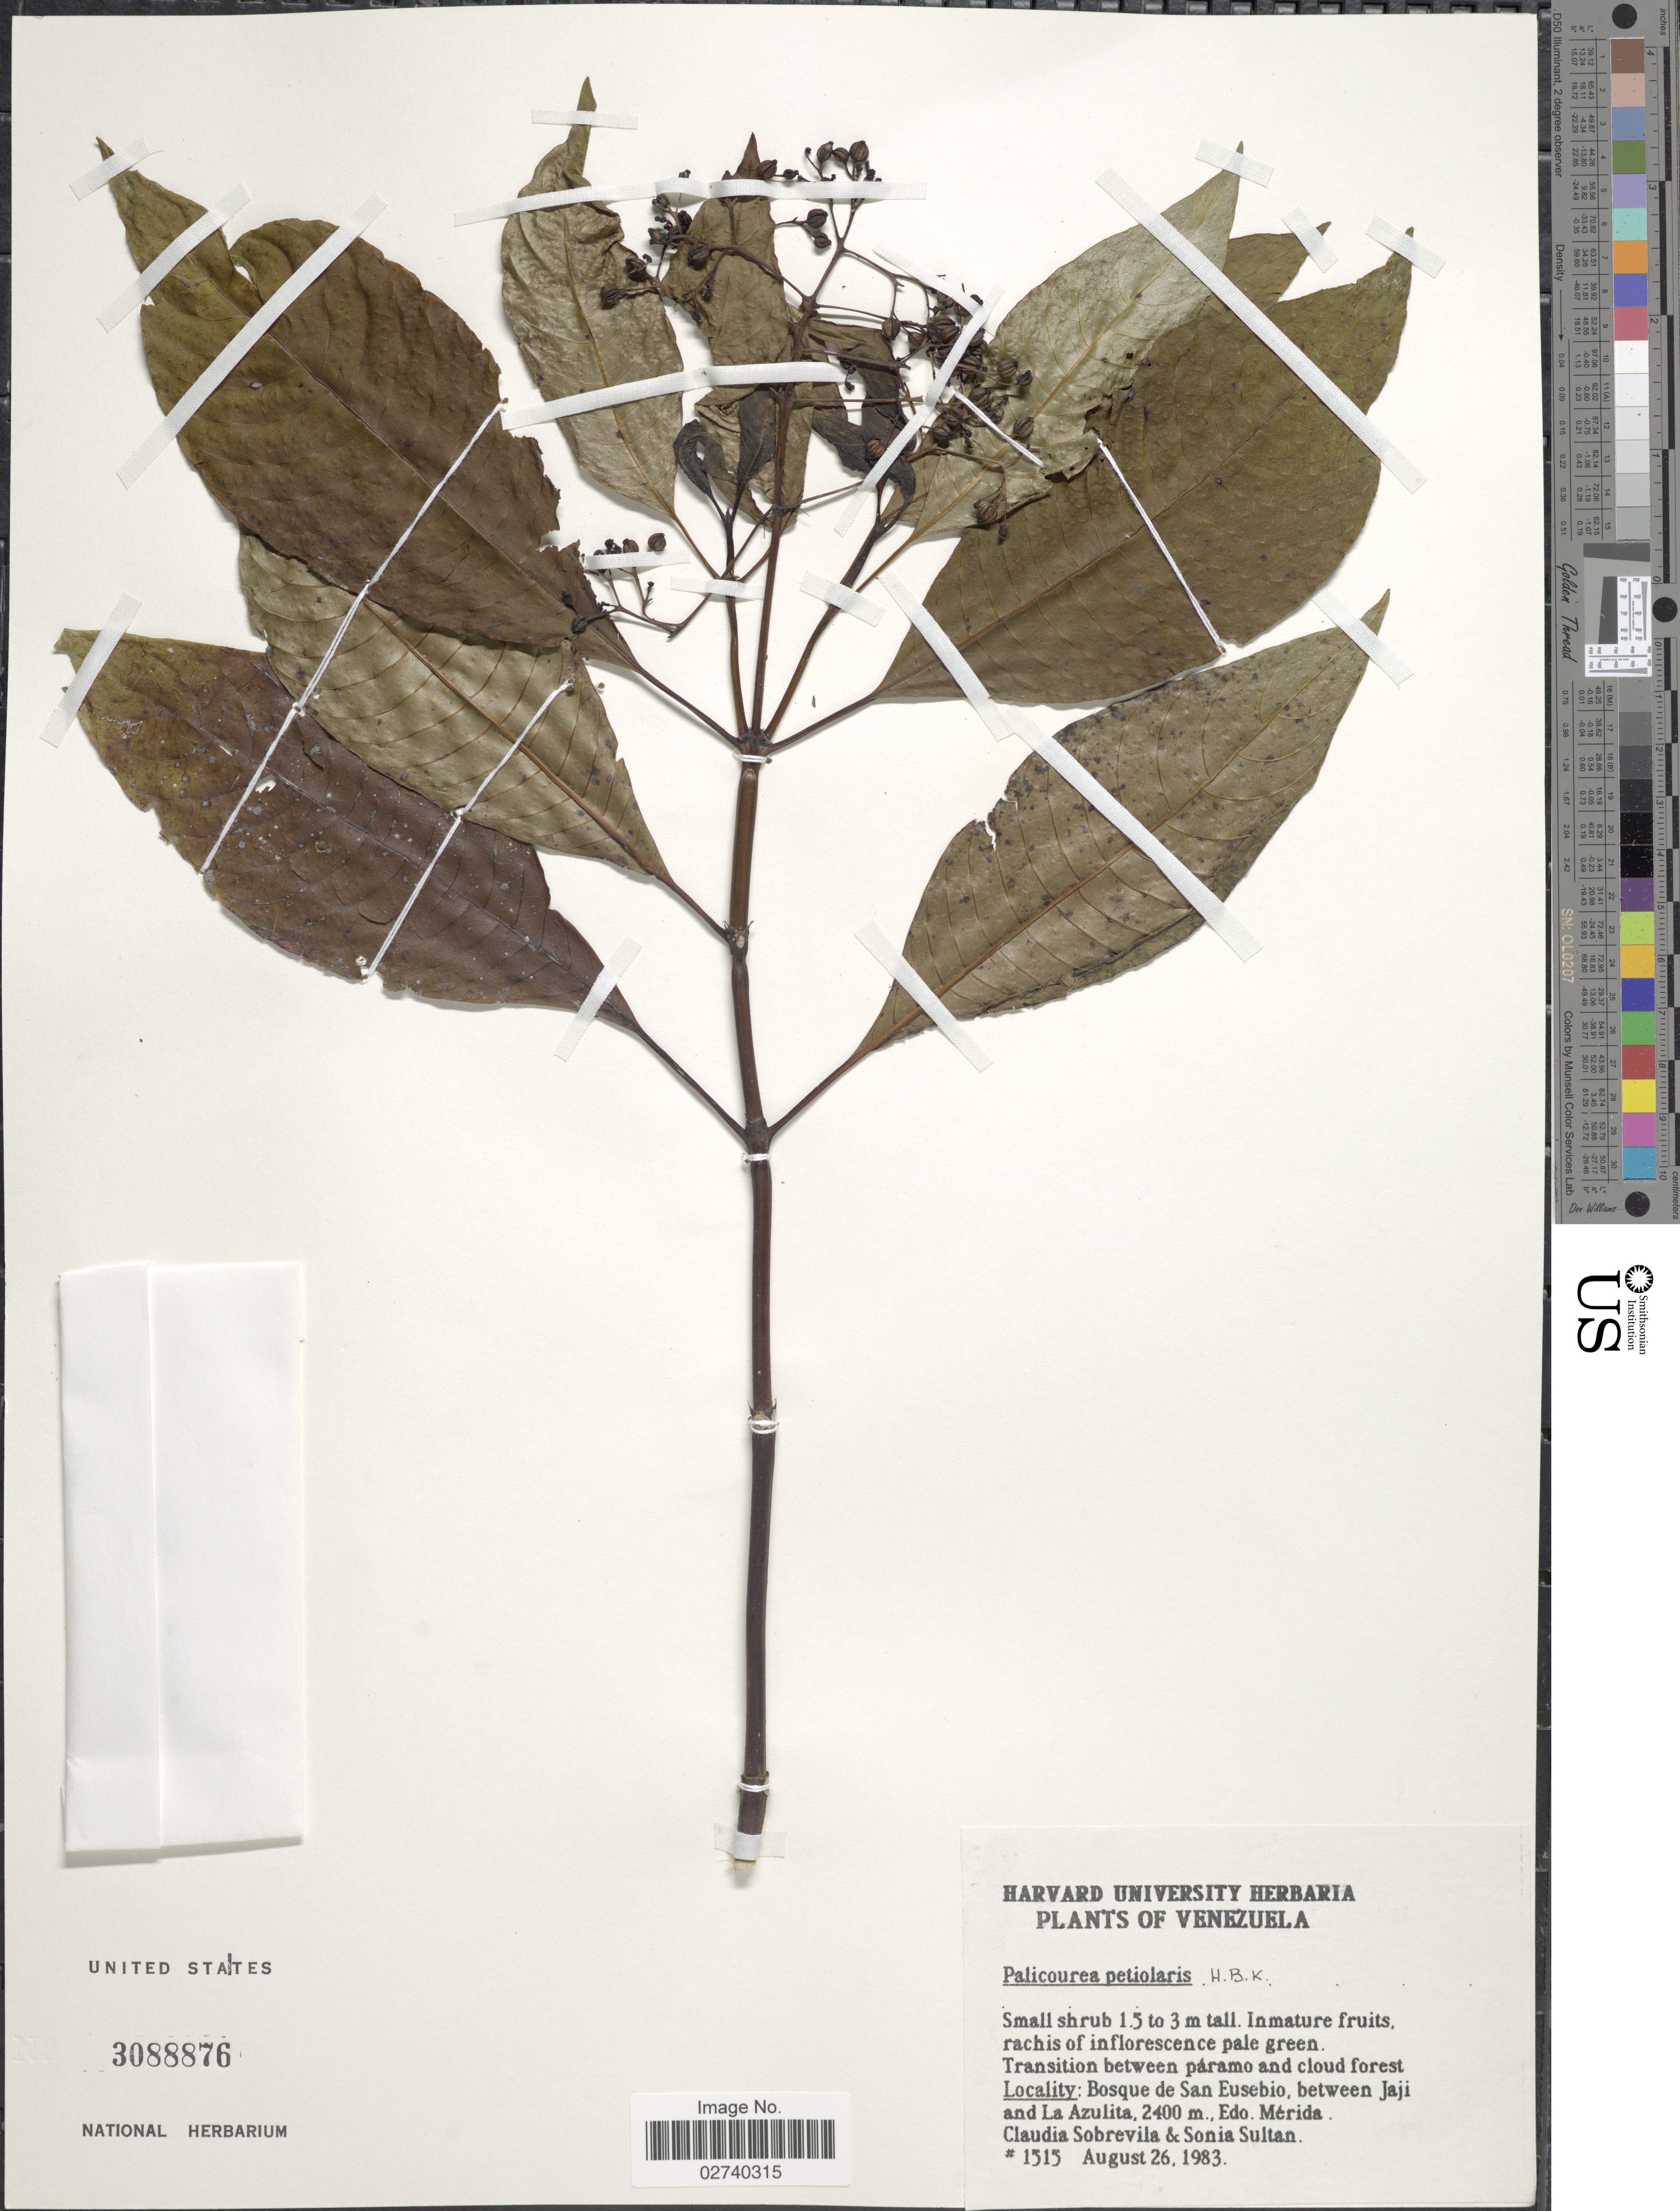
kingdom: Plantae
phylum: Tracheophyta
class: Magnoliopsida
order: Gentianales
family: Rubiaceae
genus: Palicourea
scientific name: Palicourea petiolaris Kunth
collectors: C. Sobrevila & S. Sultan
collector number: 1515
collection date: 1983-08-26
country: Venezuela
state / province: Mérida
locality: Bosque de San Eusebio, between Jaji and La Azulita.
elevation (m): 2400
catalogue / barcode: US 3088876